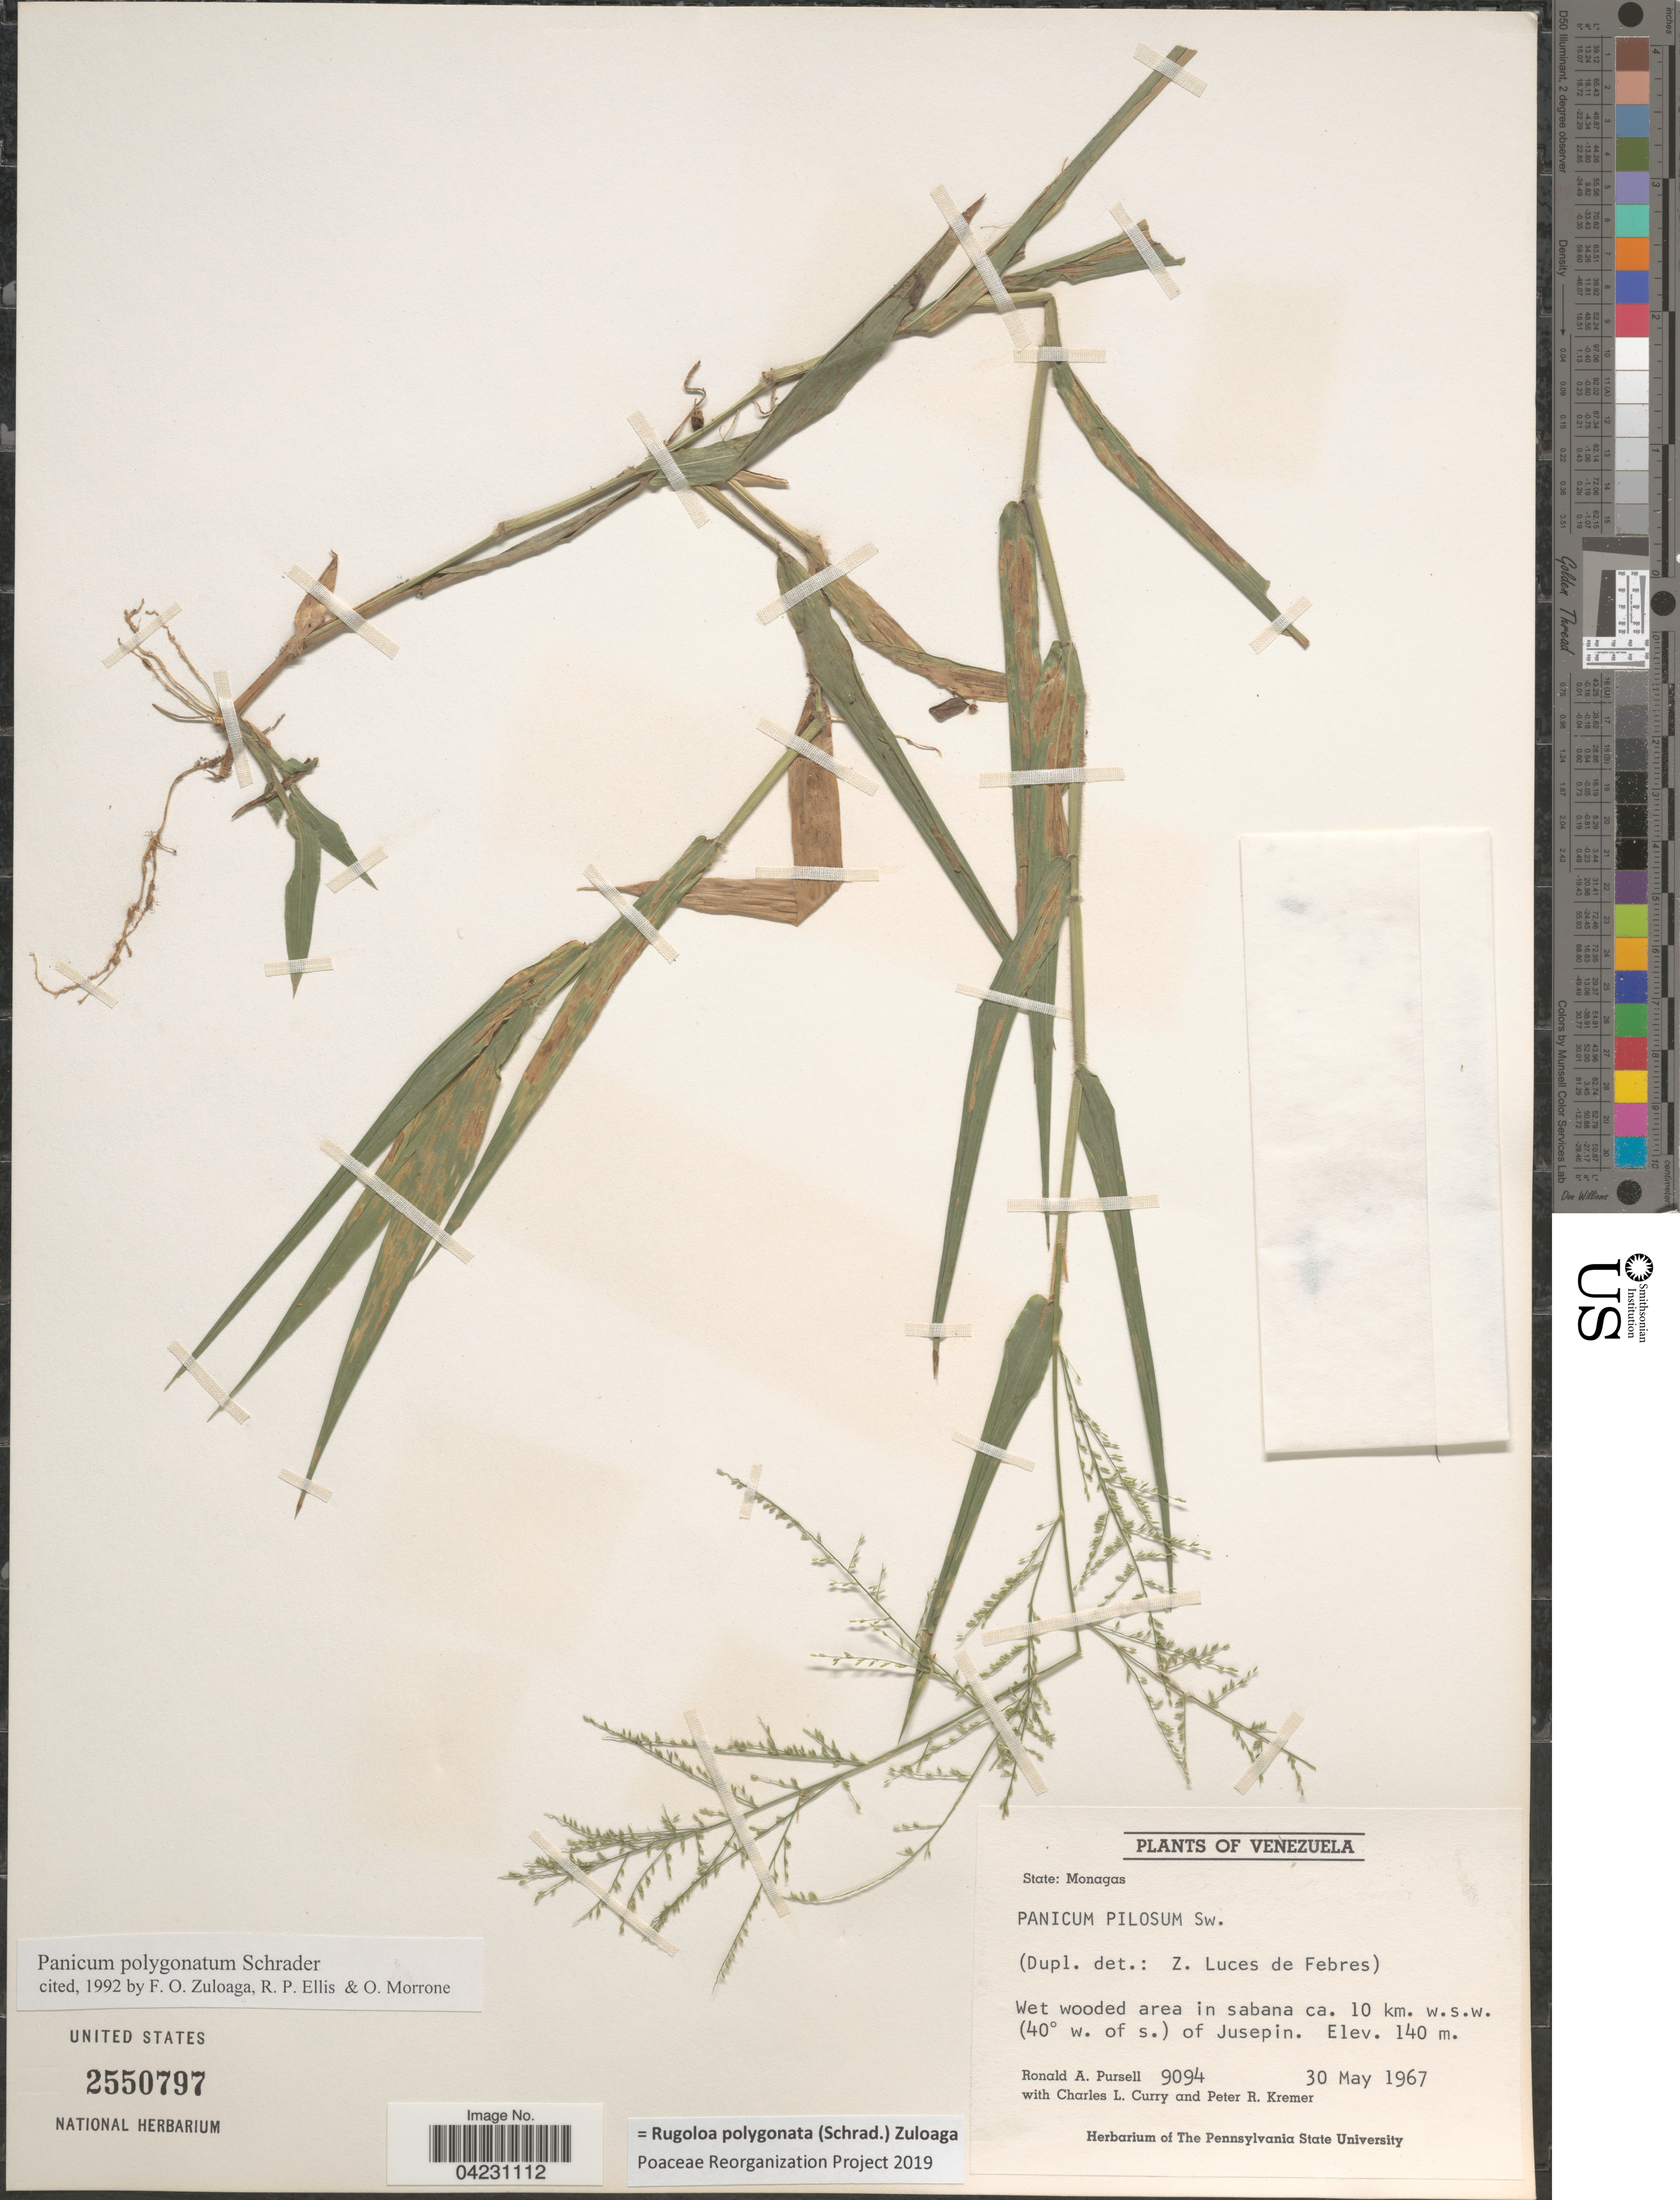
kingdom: Plantae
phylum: Tracheophyta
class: Liliopsida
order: Poales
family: Poaceae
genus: Rugoloa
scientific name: Rugoloa polygonata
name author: (Schrad.) Zuloaga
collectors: R. A. Pursell, C. L. Curry & P. Kremer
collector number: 9094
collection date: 1967-05-30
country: Venezuela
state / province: Monagas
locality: Wet wooded area in sabana ca. 10 km. w. s. w. (40° w. of s.) of Jusepin.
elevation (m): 140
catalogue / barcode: US 2550797